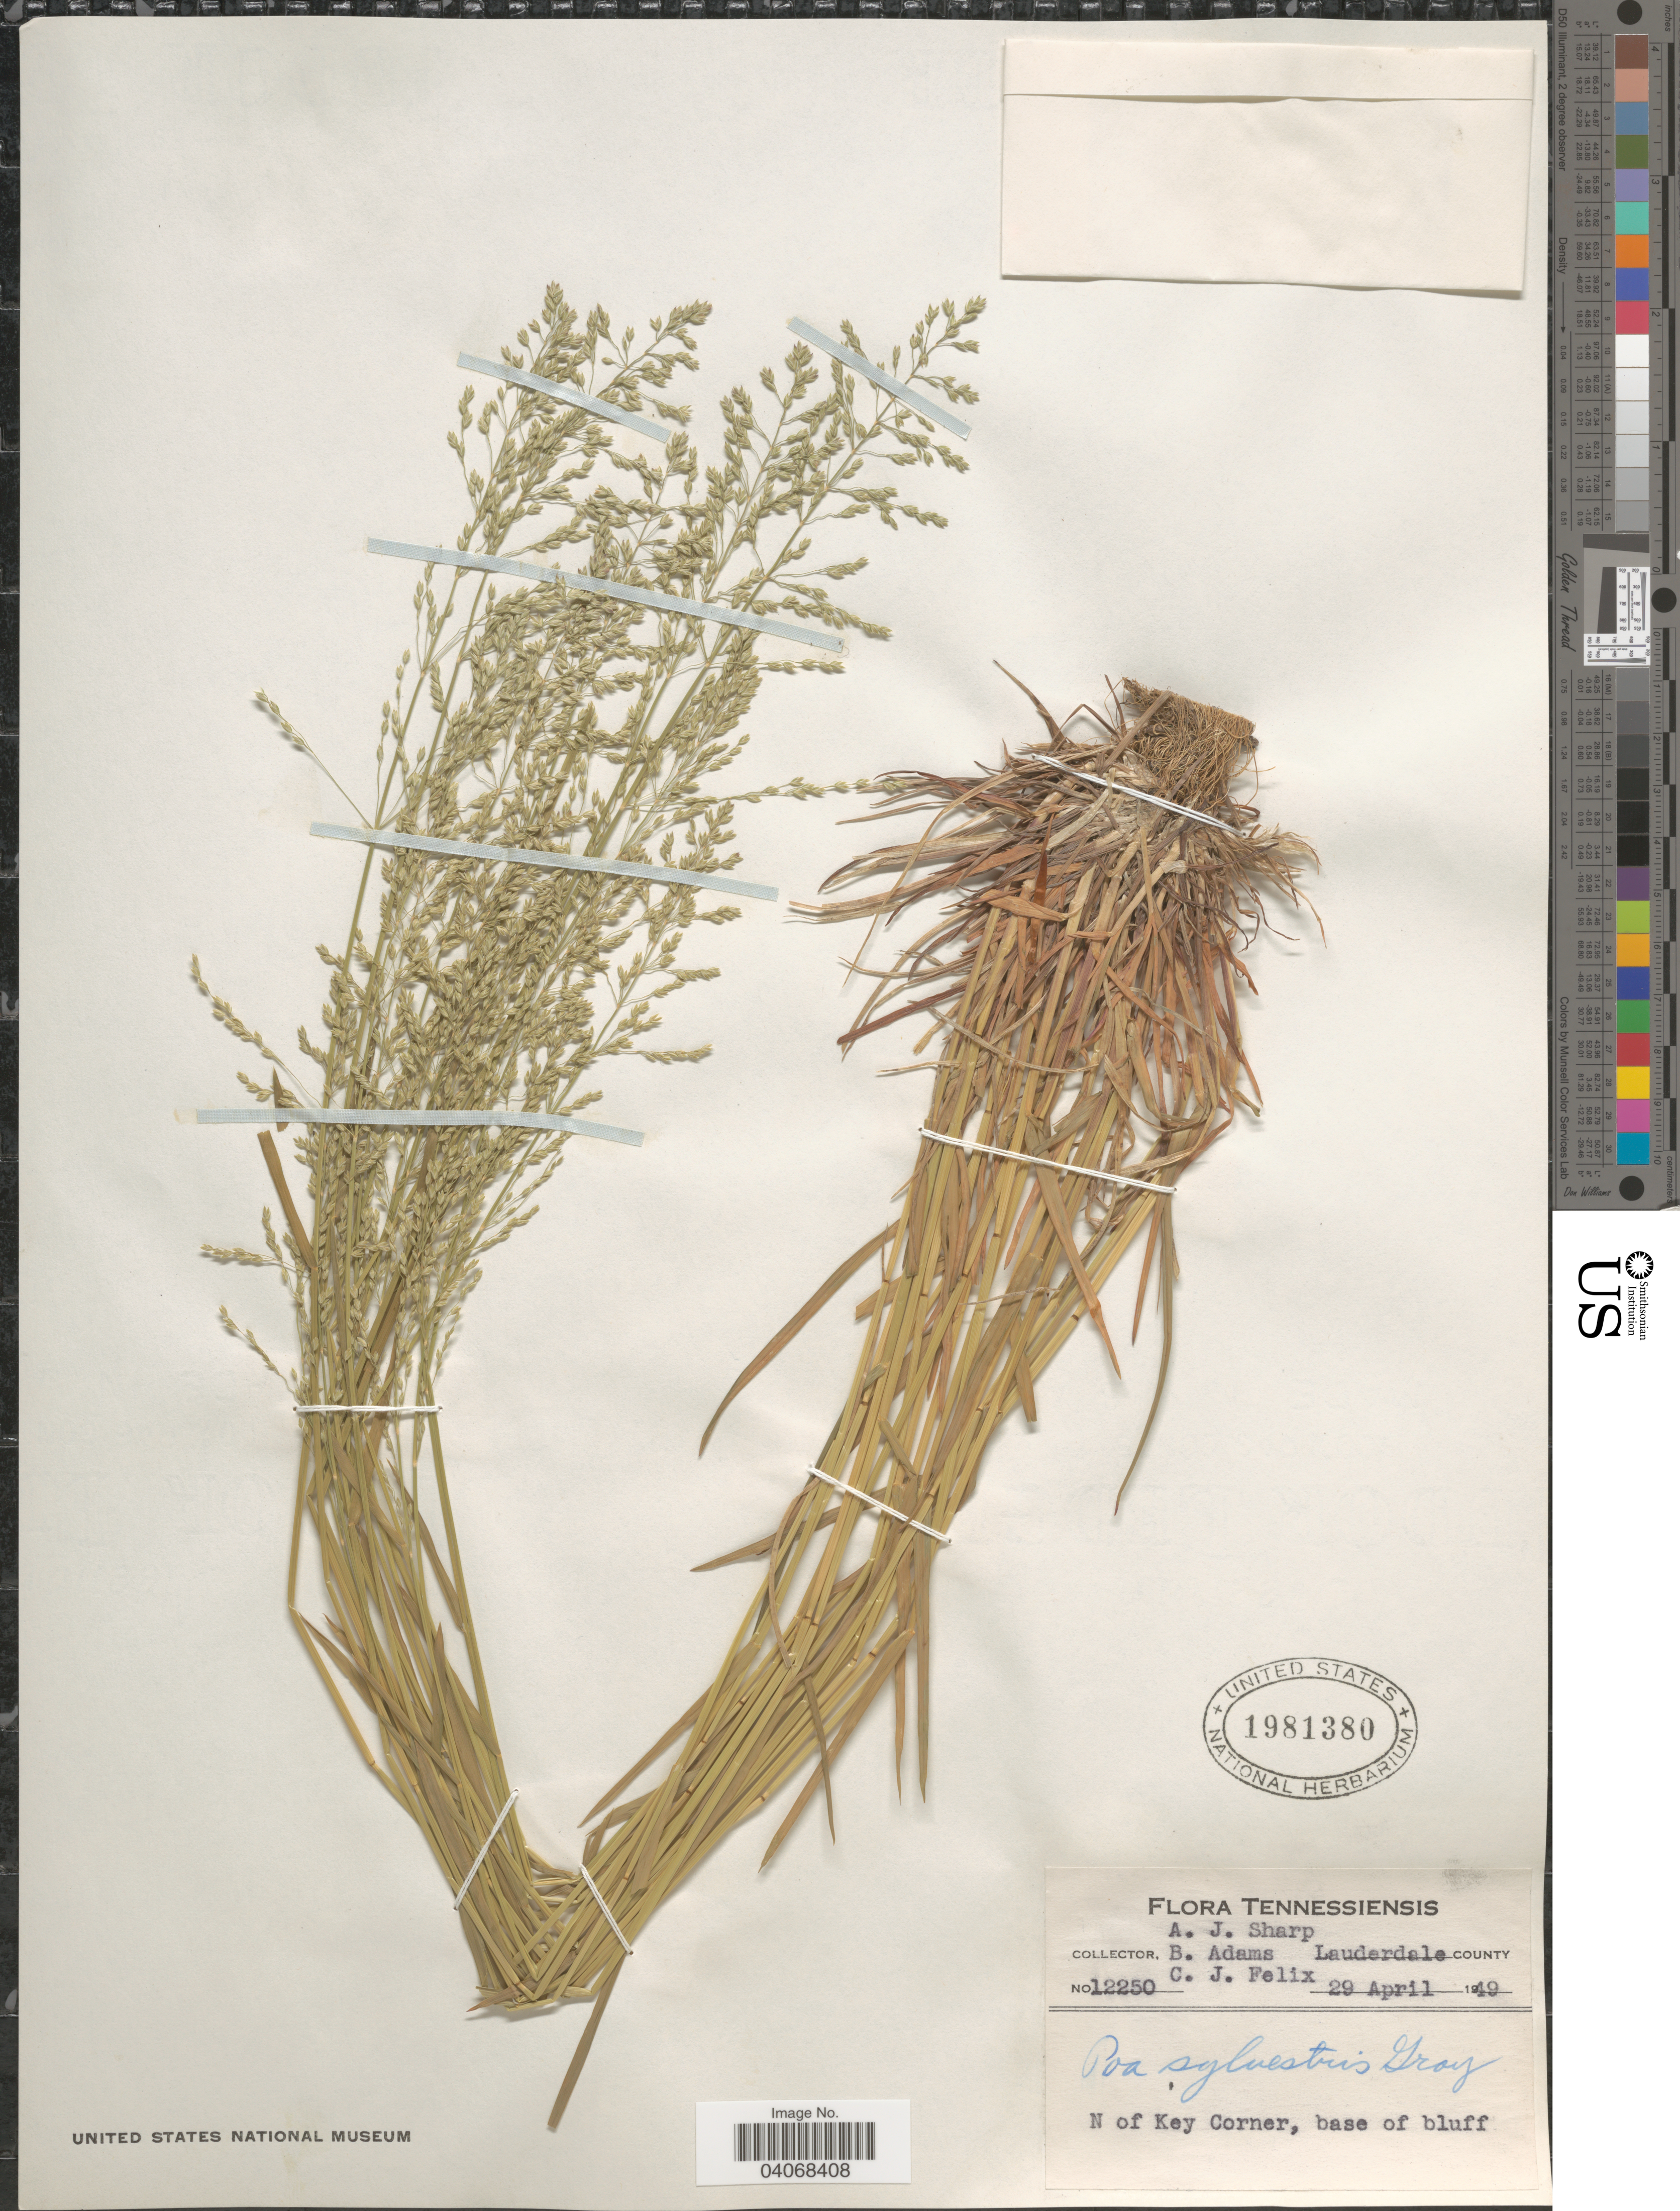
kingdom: Plantae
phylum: Tracheophyta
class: Liliopsida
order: Poales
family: Poaceae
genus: Poa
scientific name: Poa sylvestris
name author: A. Gray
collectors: A. J. Sharp, B. Adams & C. Felix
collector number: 12250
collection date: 1949-04-29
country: United States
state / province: Tennessee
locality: Lauderdale County. N of Key Corner, base of bluff.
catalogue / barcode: US 1981380